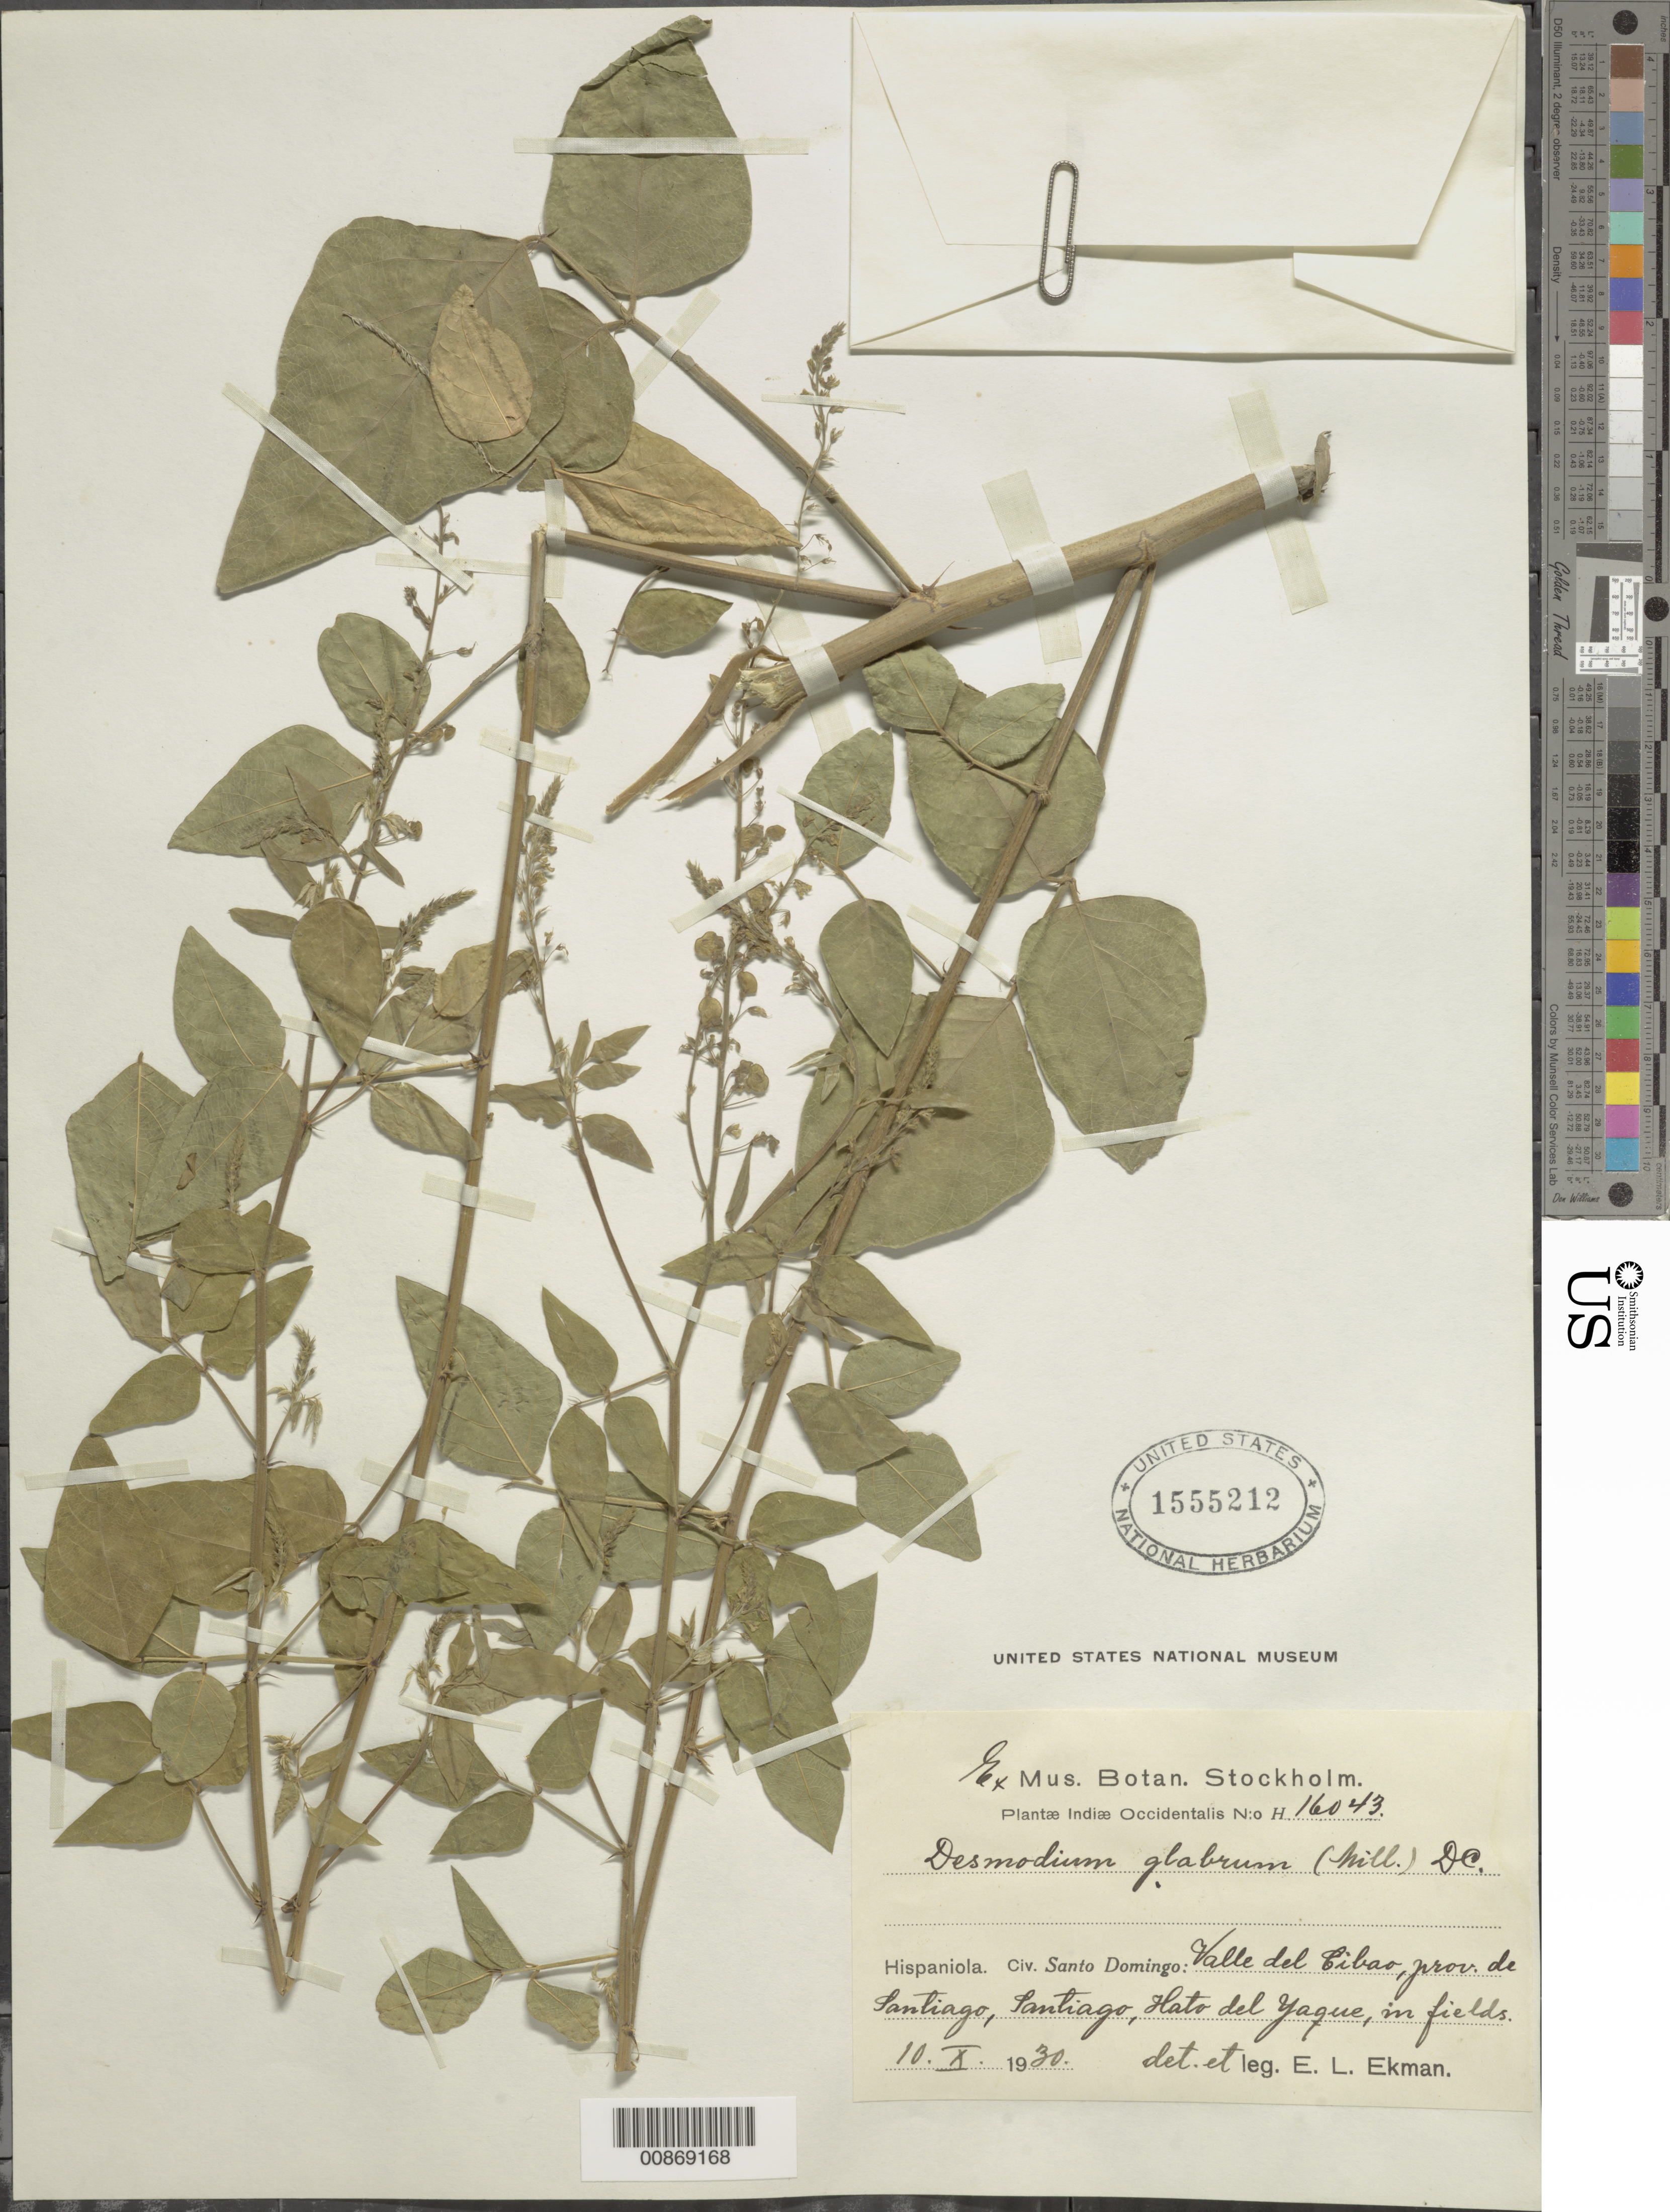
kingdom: Plantae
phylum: Tracheophyta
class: Magnoliopsida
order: Fabales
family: Fabaceae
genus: Desmodium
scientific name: Desmodium glabrum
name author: (Mill.) DC.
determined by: Ekman, E. L.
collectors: E. L. Ekman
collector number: H 16043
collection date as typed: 10 Oct 1930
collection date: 1930-10-10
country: Dominican Republic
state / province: Santiago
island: Hispaniola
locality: Valle del Cibao, Santiago, Hato del Yaque.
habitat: In fields.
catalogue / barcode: US 1555212